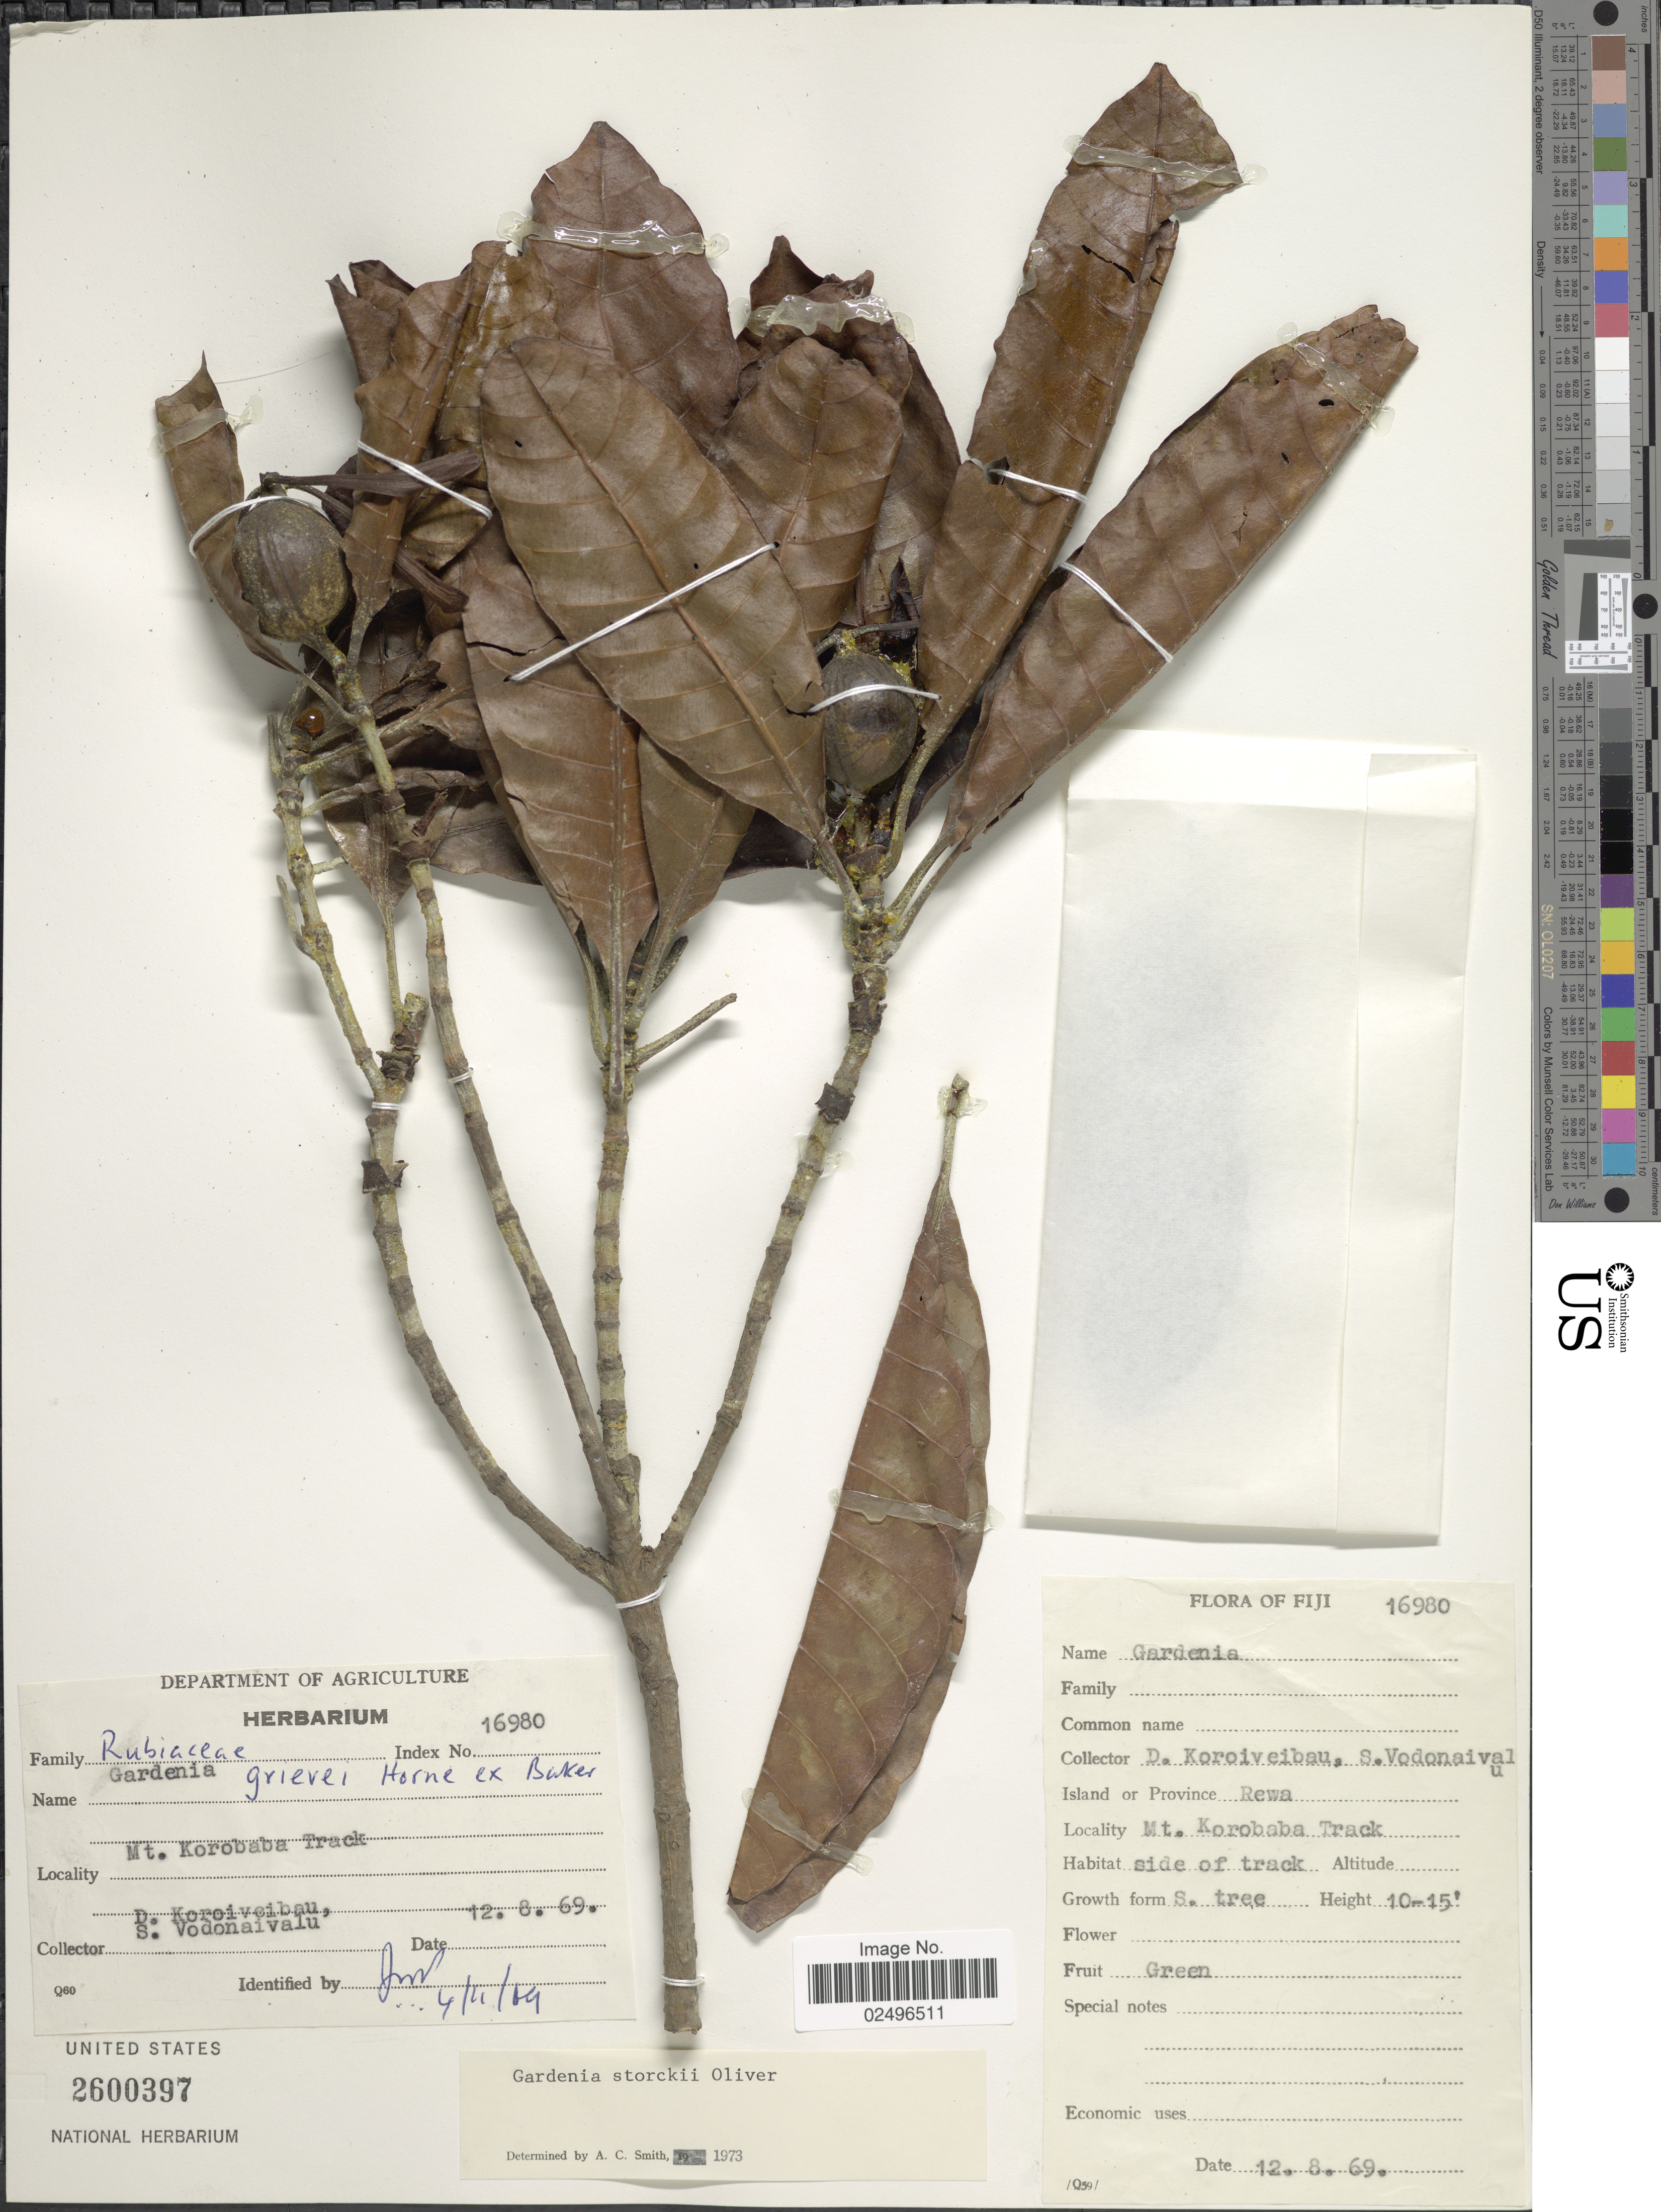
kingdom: Plantae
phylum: Tracheophyta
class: Magnoliopsida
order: Gentianales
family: Rubiaceae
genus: Gardenia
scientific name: Gardenia grievei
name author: Horne ex Baker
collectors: D. Koroiveibau & S. Vodonaivalu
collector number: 16980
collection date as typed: Transcribed d/m/y: 12/8/69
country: Fiji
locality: Rewa, Mt. Korobaba Track, side of track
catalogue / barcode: US 2600397